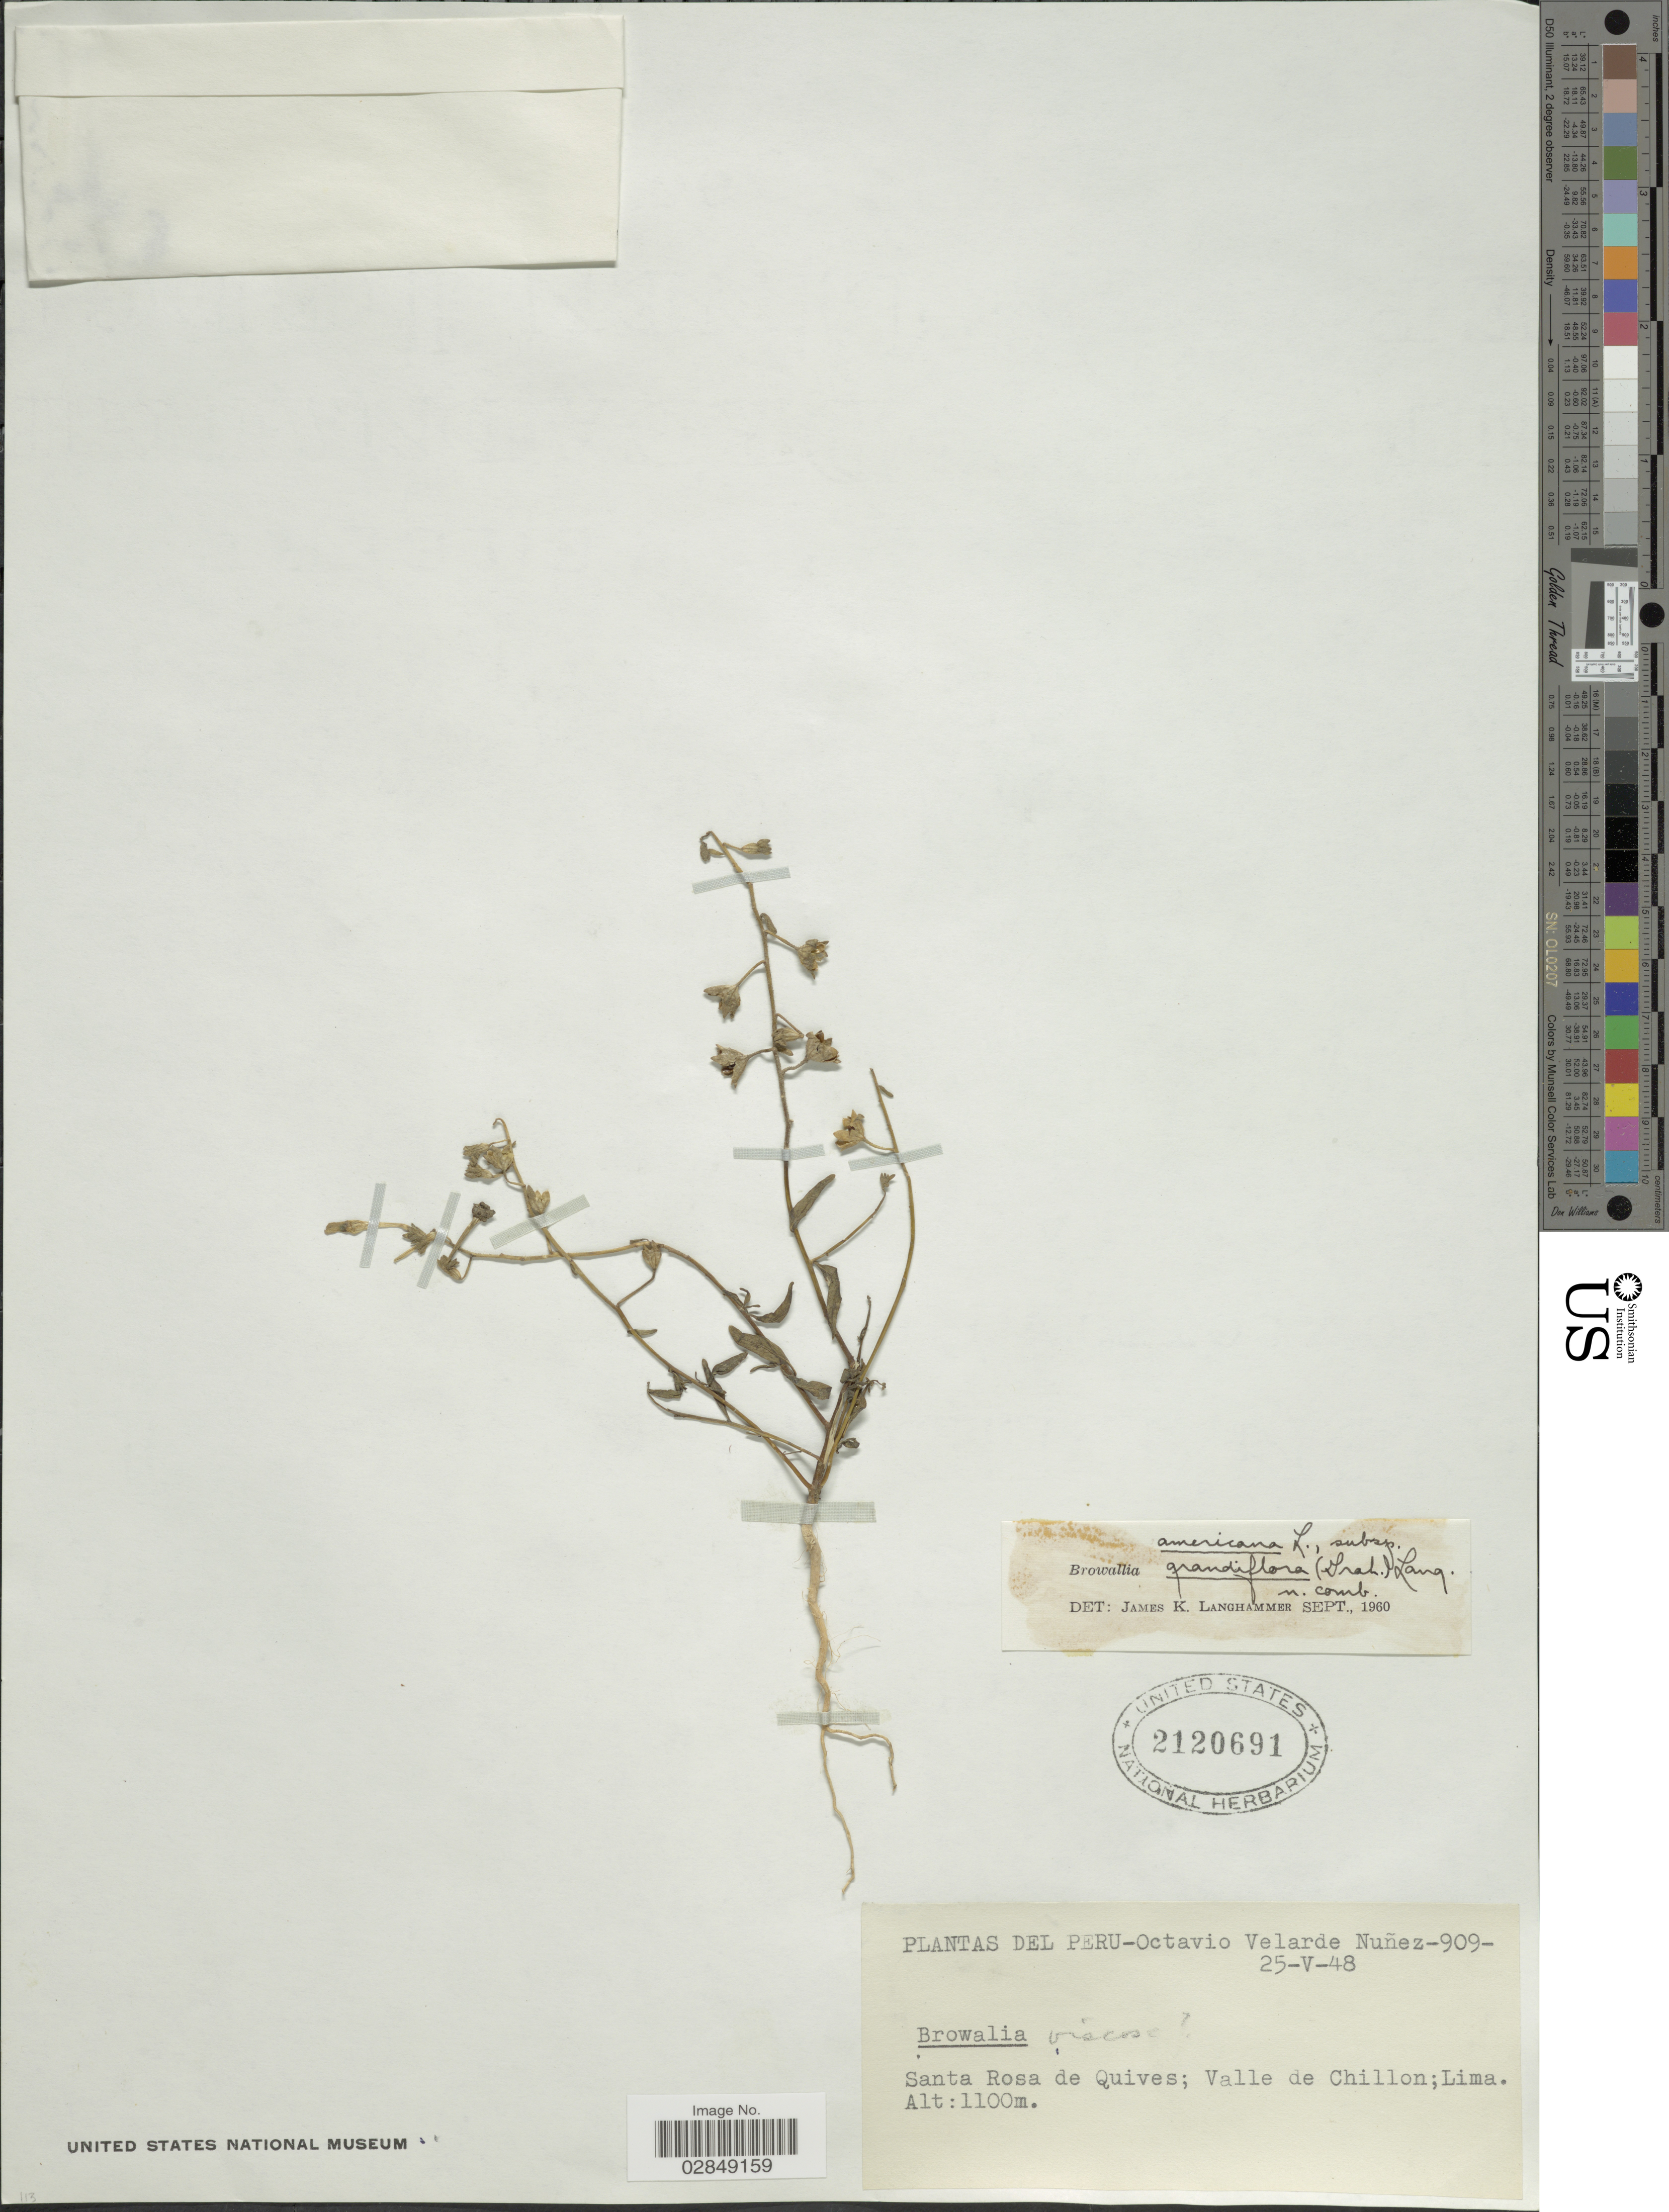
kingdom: Plantae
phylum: Tracheophyta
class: Magnoliopsida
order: Solanales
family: Solanaceae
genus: Browallia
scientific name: Browallia americana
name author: L.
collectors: O. Velarde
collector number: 909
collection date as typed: Transcribed d/m/y: 25/5/48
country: Peru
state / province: Lima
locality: Santa Rosa de Quives; Valle de Chillon.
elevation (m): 1100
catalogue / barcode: US 2120691